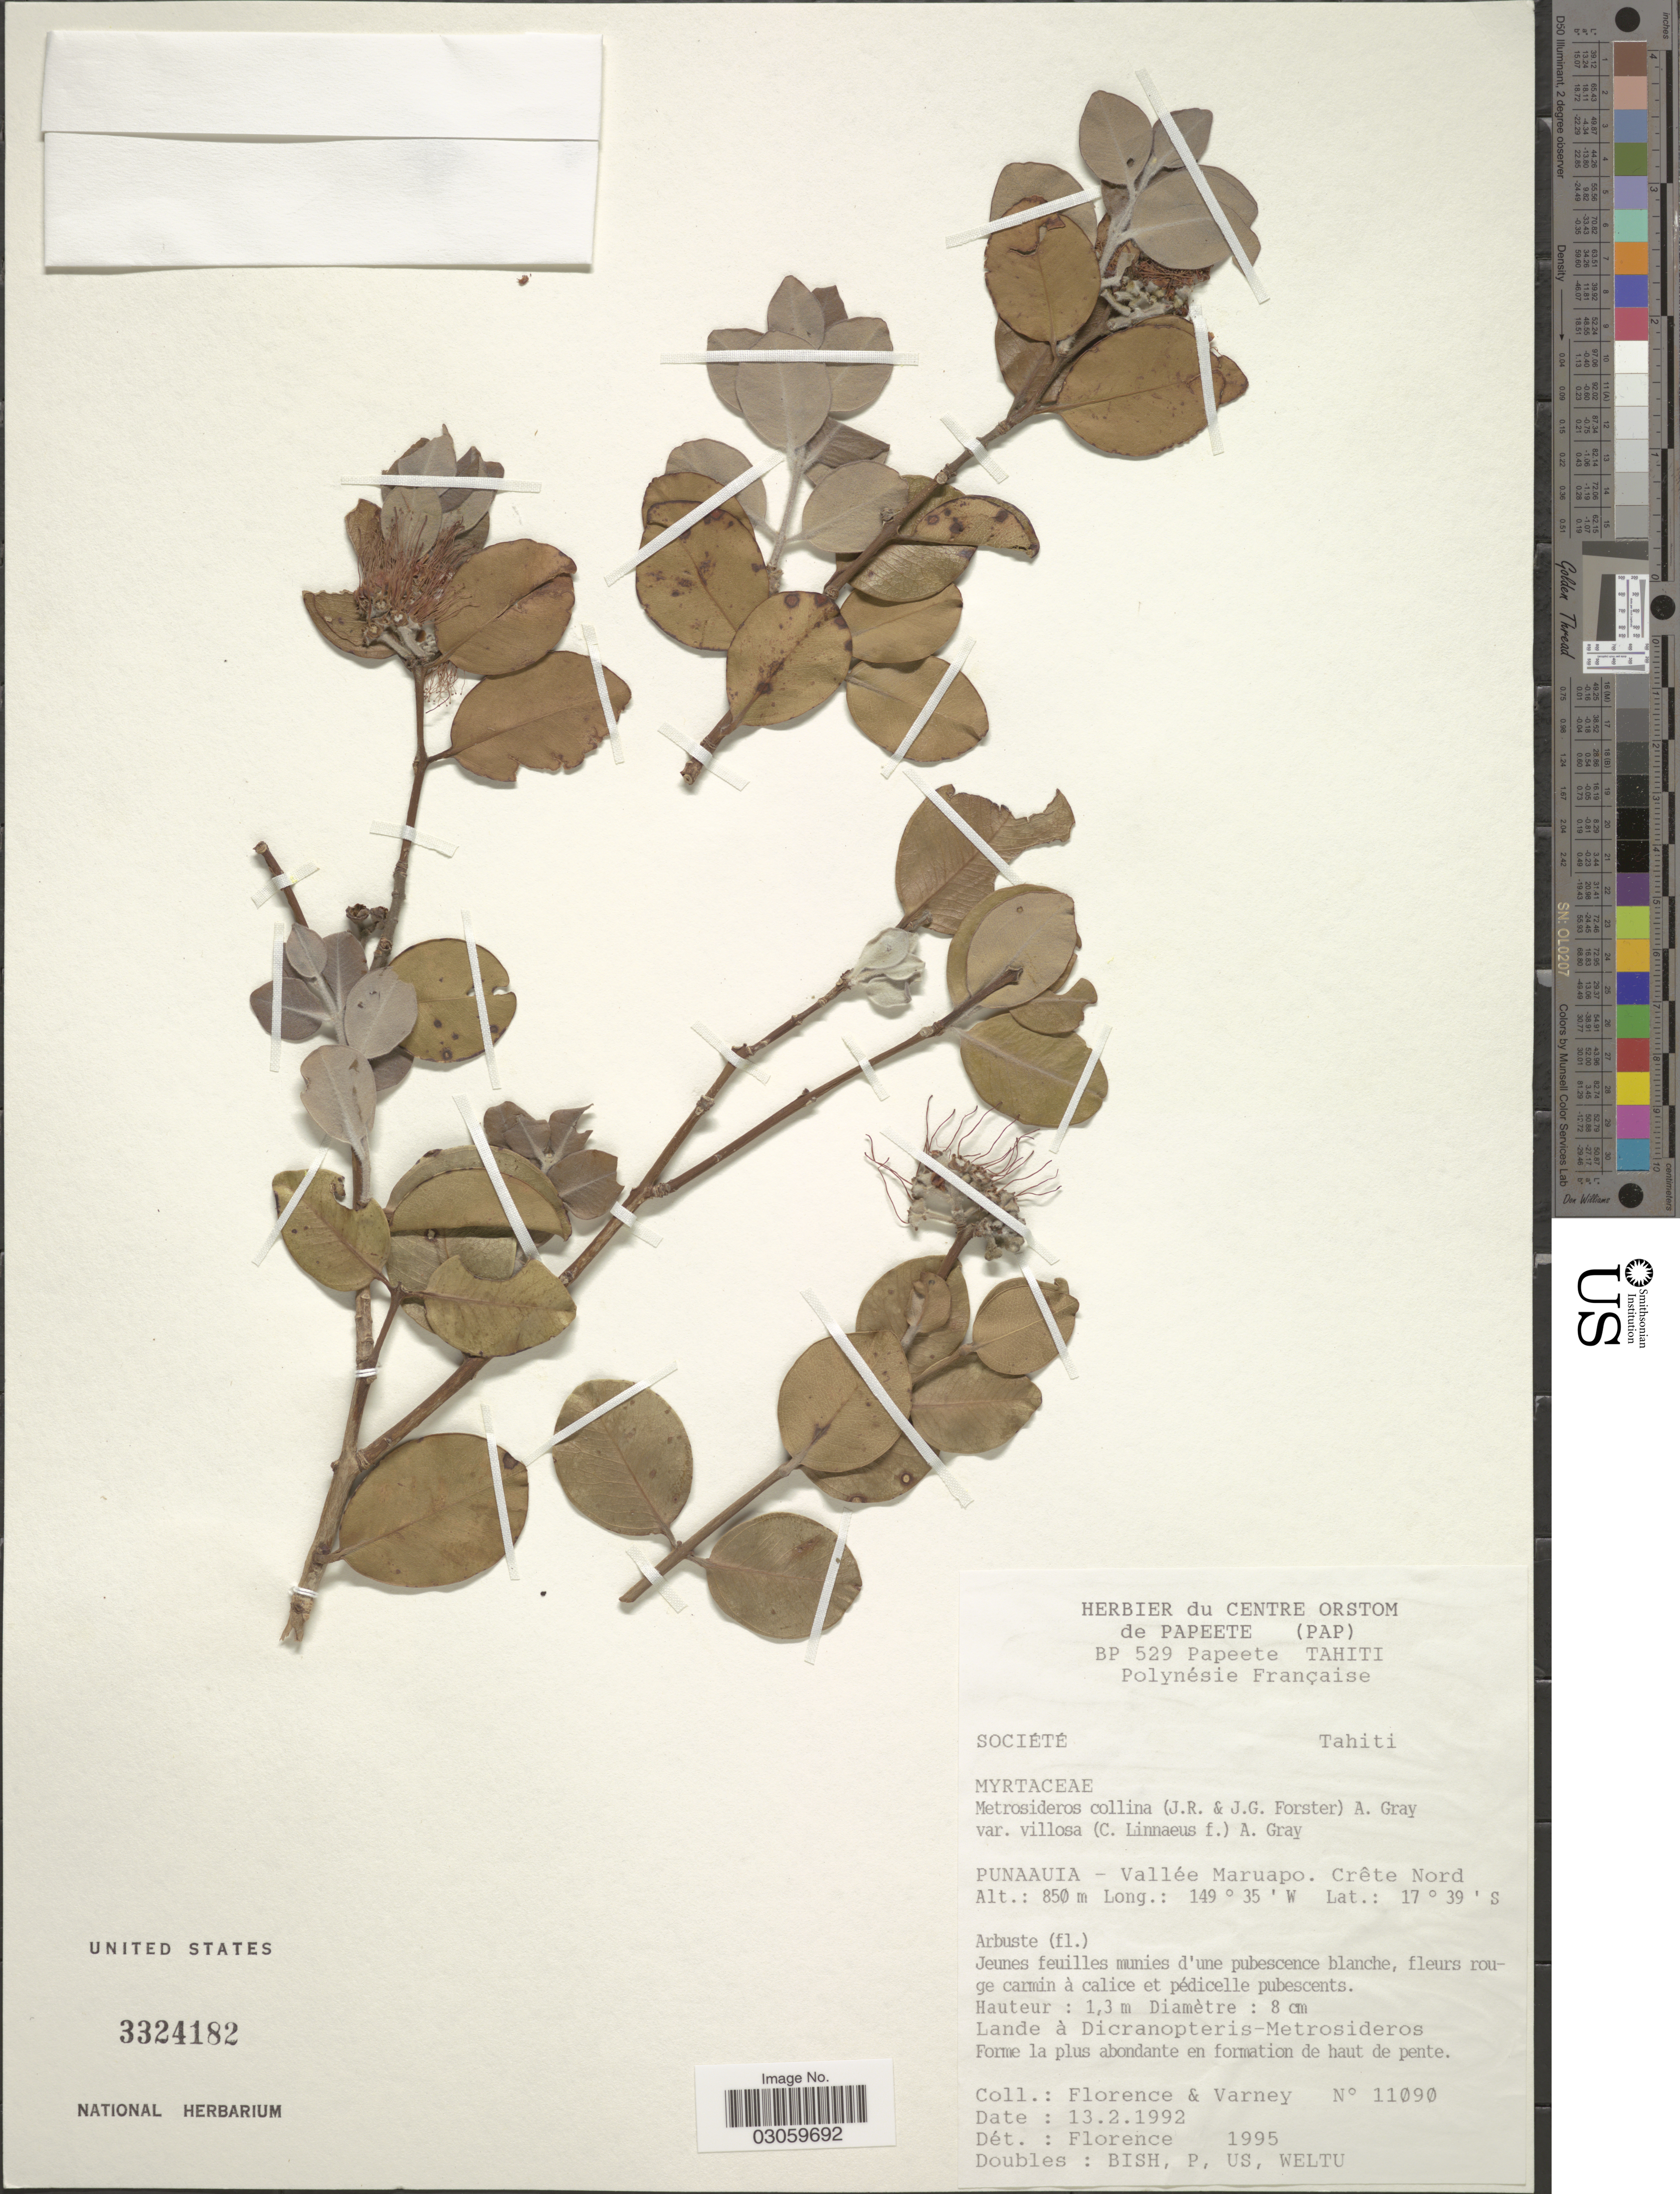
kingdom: Plantae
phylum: Tracheophyta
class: Magnoliopsida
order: Myrtales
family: Myrtaceae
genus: Metrosideros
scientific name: Metrosideros villosa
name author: (L. f.) Sm.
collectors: -. Florence & Varney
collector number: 11090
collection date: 1992-02-13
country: French Polynesia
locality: Societe. Tahiti. Punaauia - Vallée Maruapo. Crête Nord.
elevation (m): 850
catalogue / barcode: US 3324182